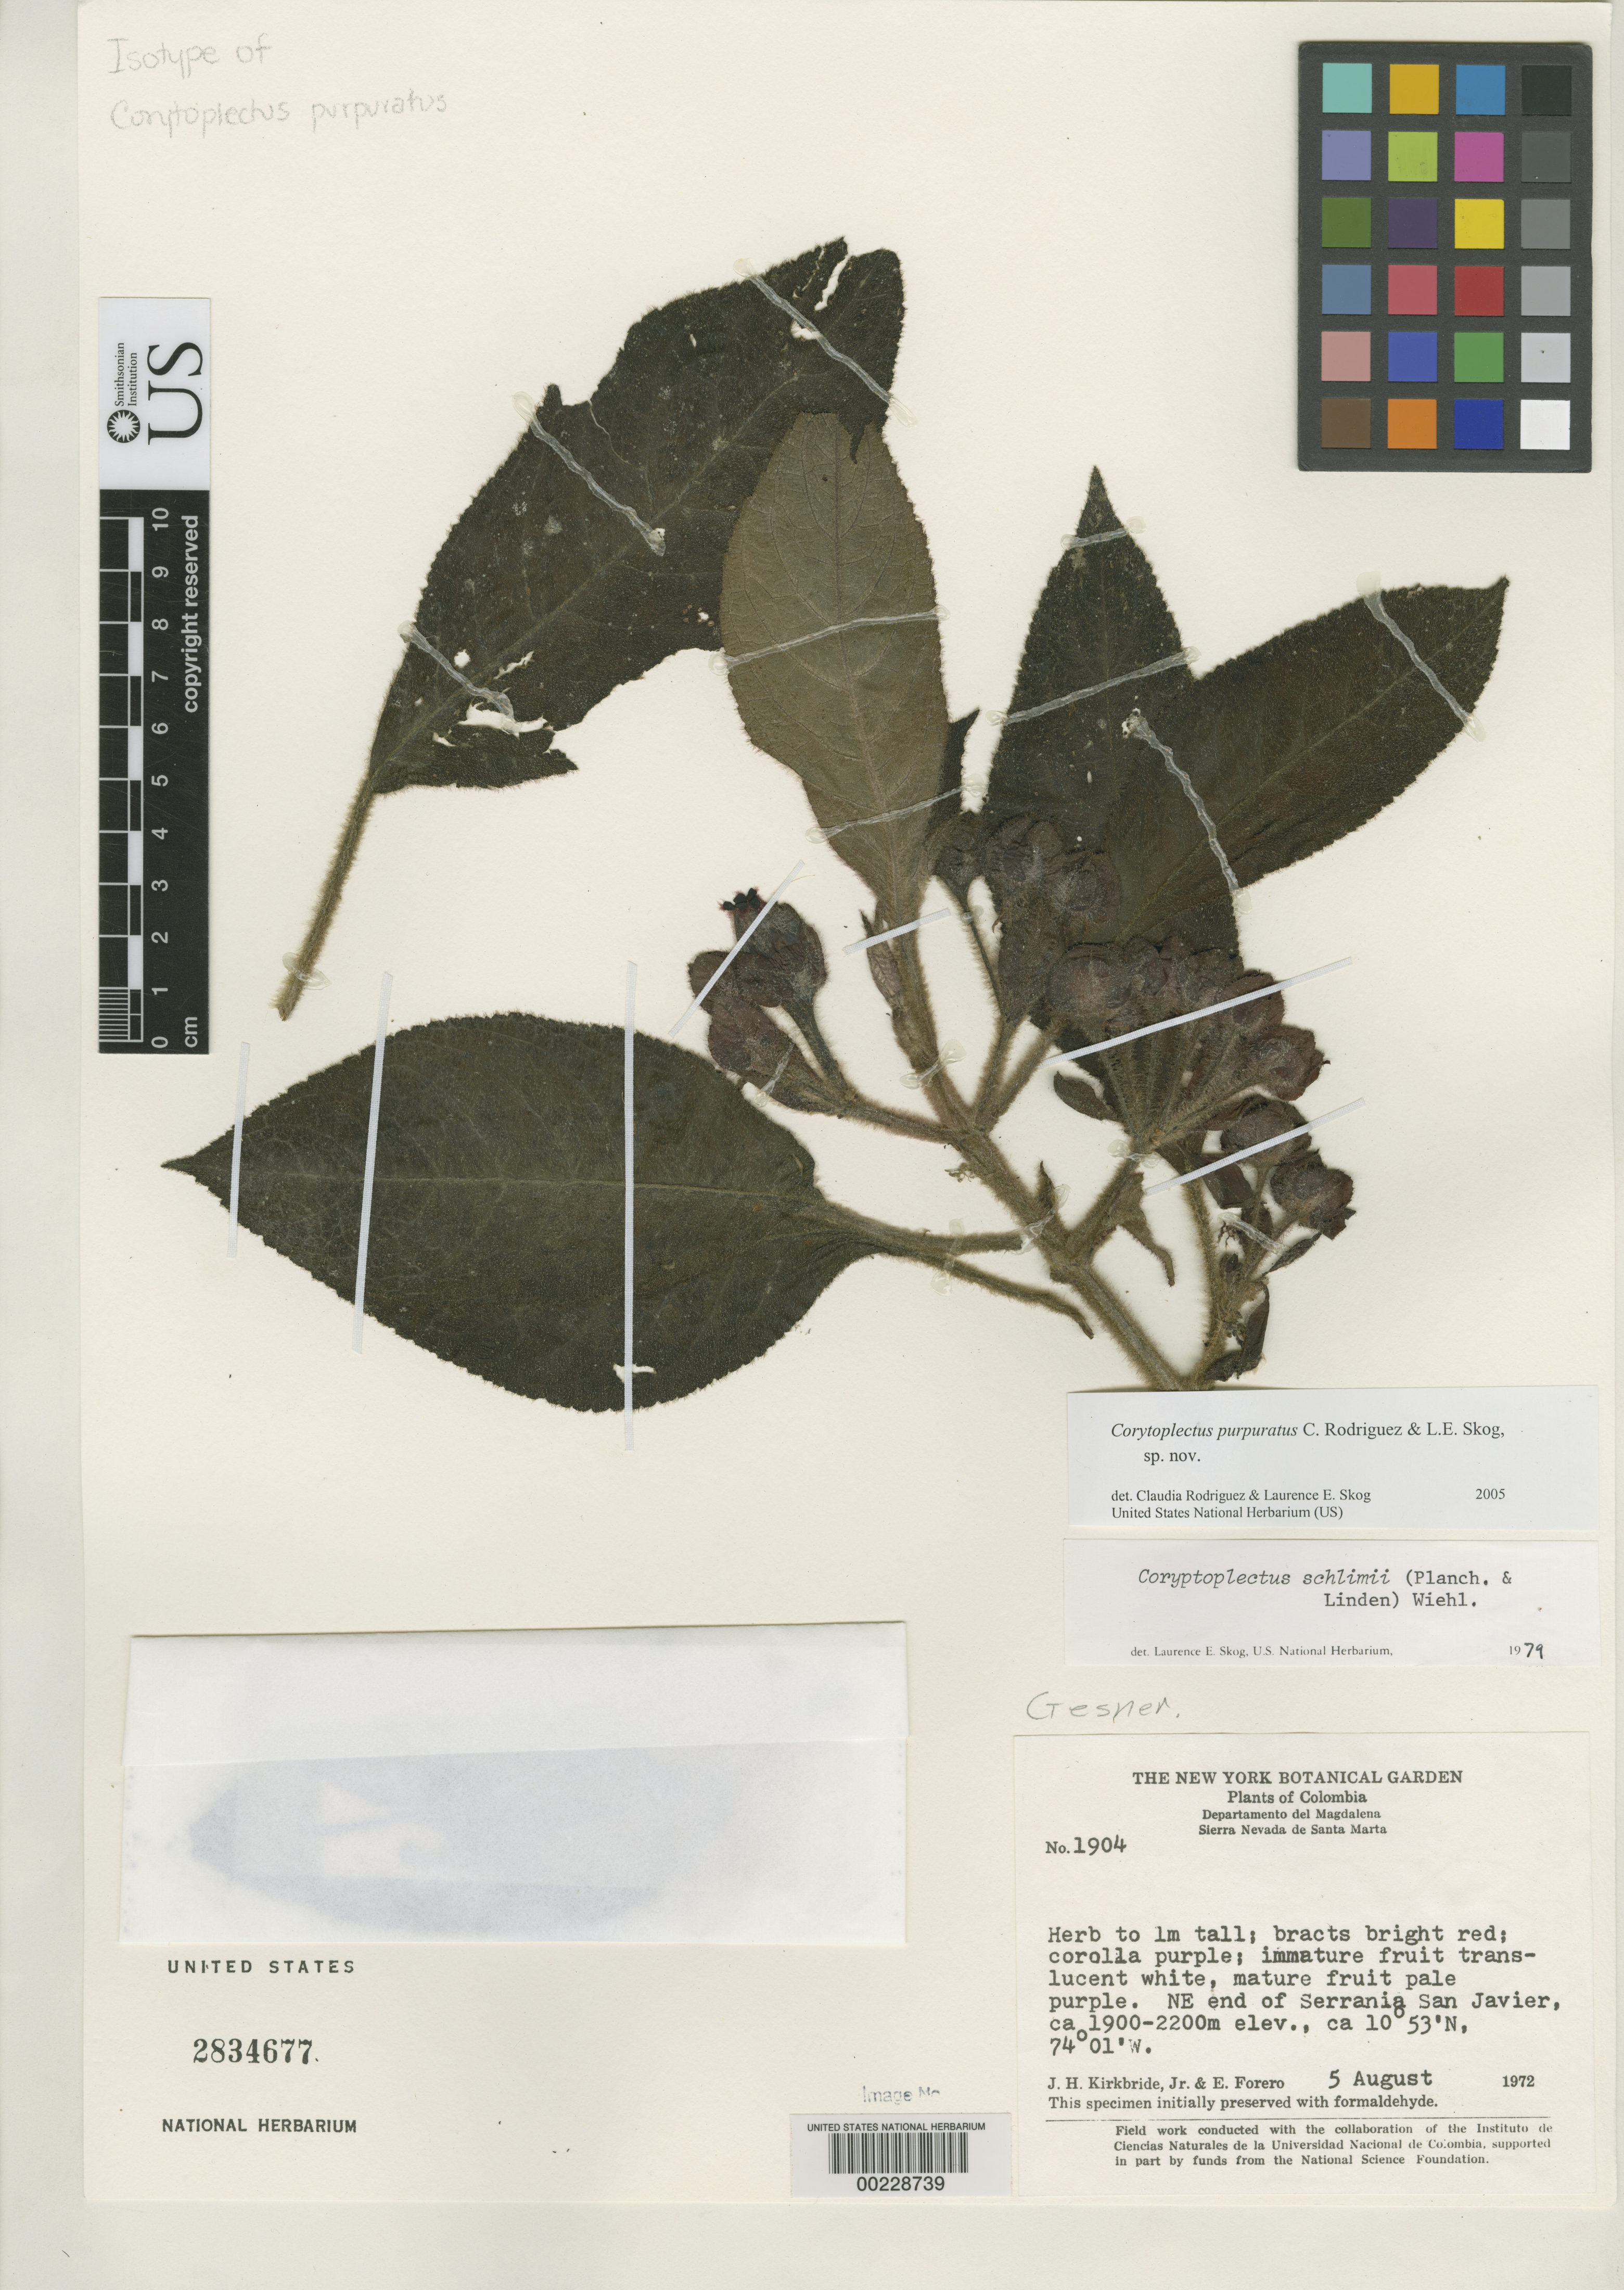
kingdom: Plantae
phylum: Tracheophyta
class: Magnoliopsida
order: Lamiales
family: Gesneriaceae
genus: Corytoplectus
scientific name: Corytoplectus purpuratus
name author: Rodr.-Flores & L.E. Skog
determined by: Rodríguez-Flores, C. I.; Skog, L. E.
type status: Isotype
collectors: J. H. Kirkbride & E. Forero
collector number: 1904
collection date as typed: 05 Aug 1972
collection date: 1972-08-05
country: Colombia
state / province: Magdalena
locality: Departamento del Magdalena, Sierra Nevada de Santa Marta. NE end of Serrania San javier.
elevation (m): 1900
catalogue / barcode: US 2834677